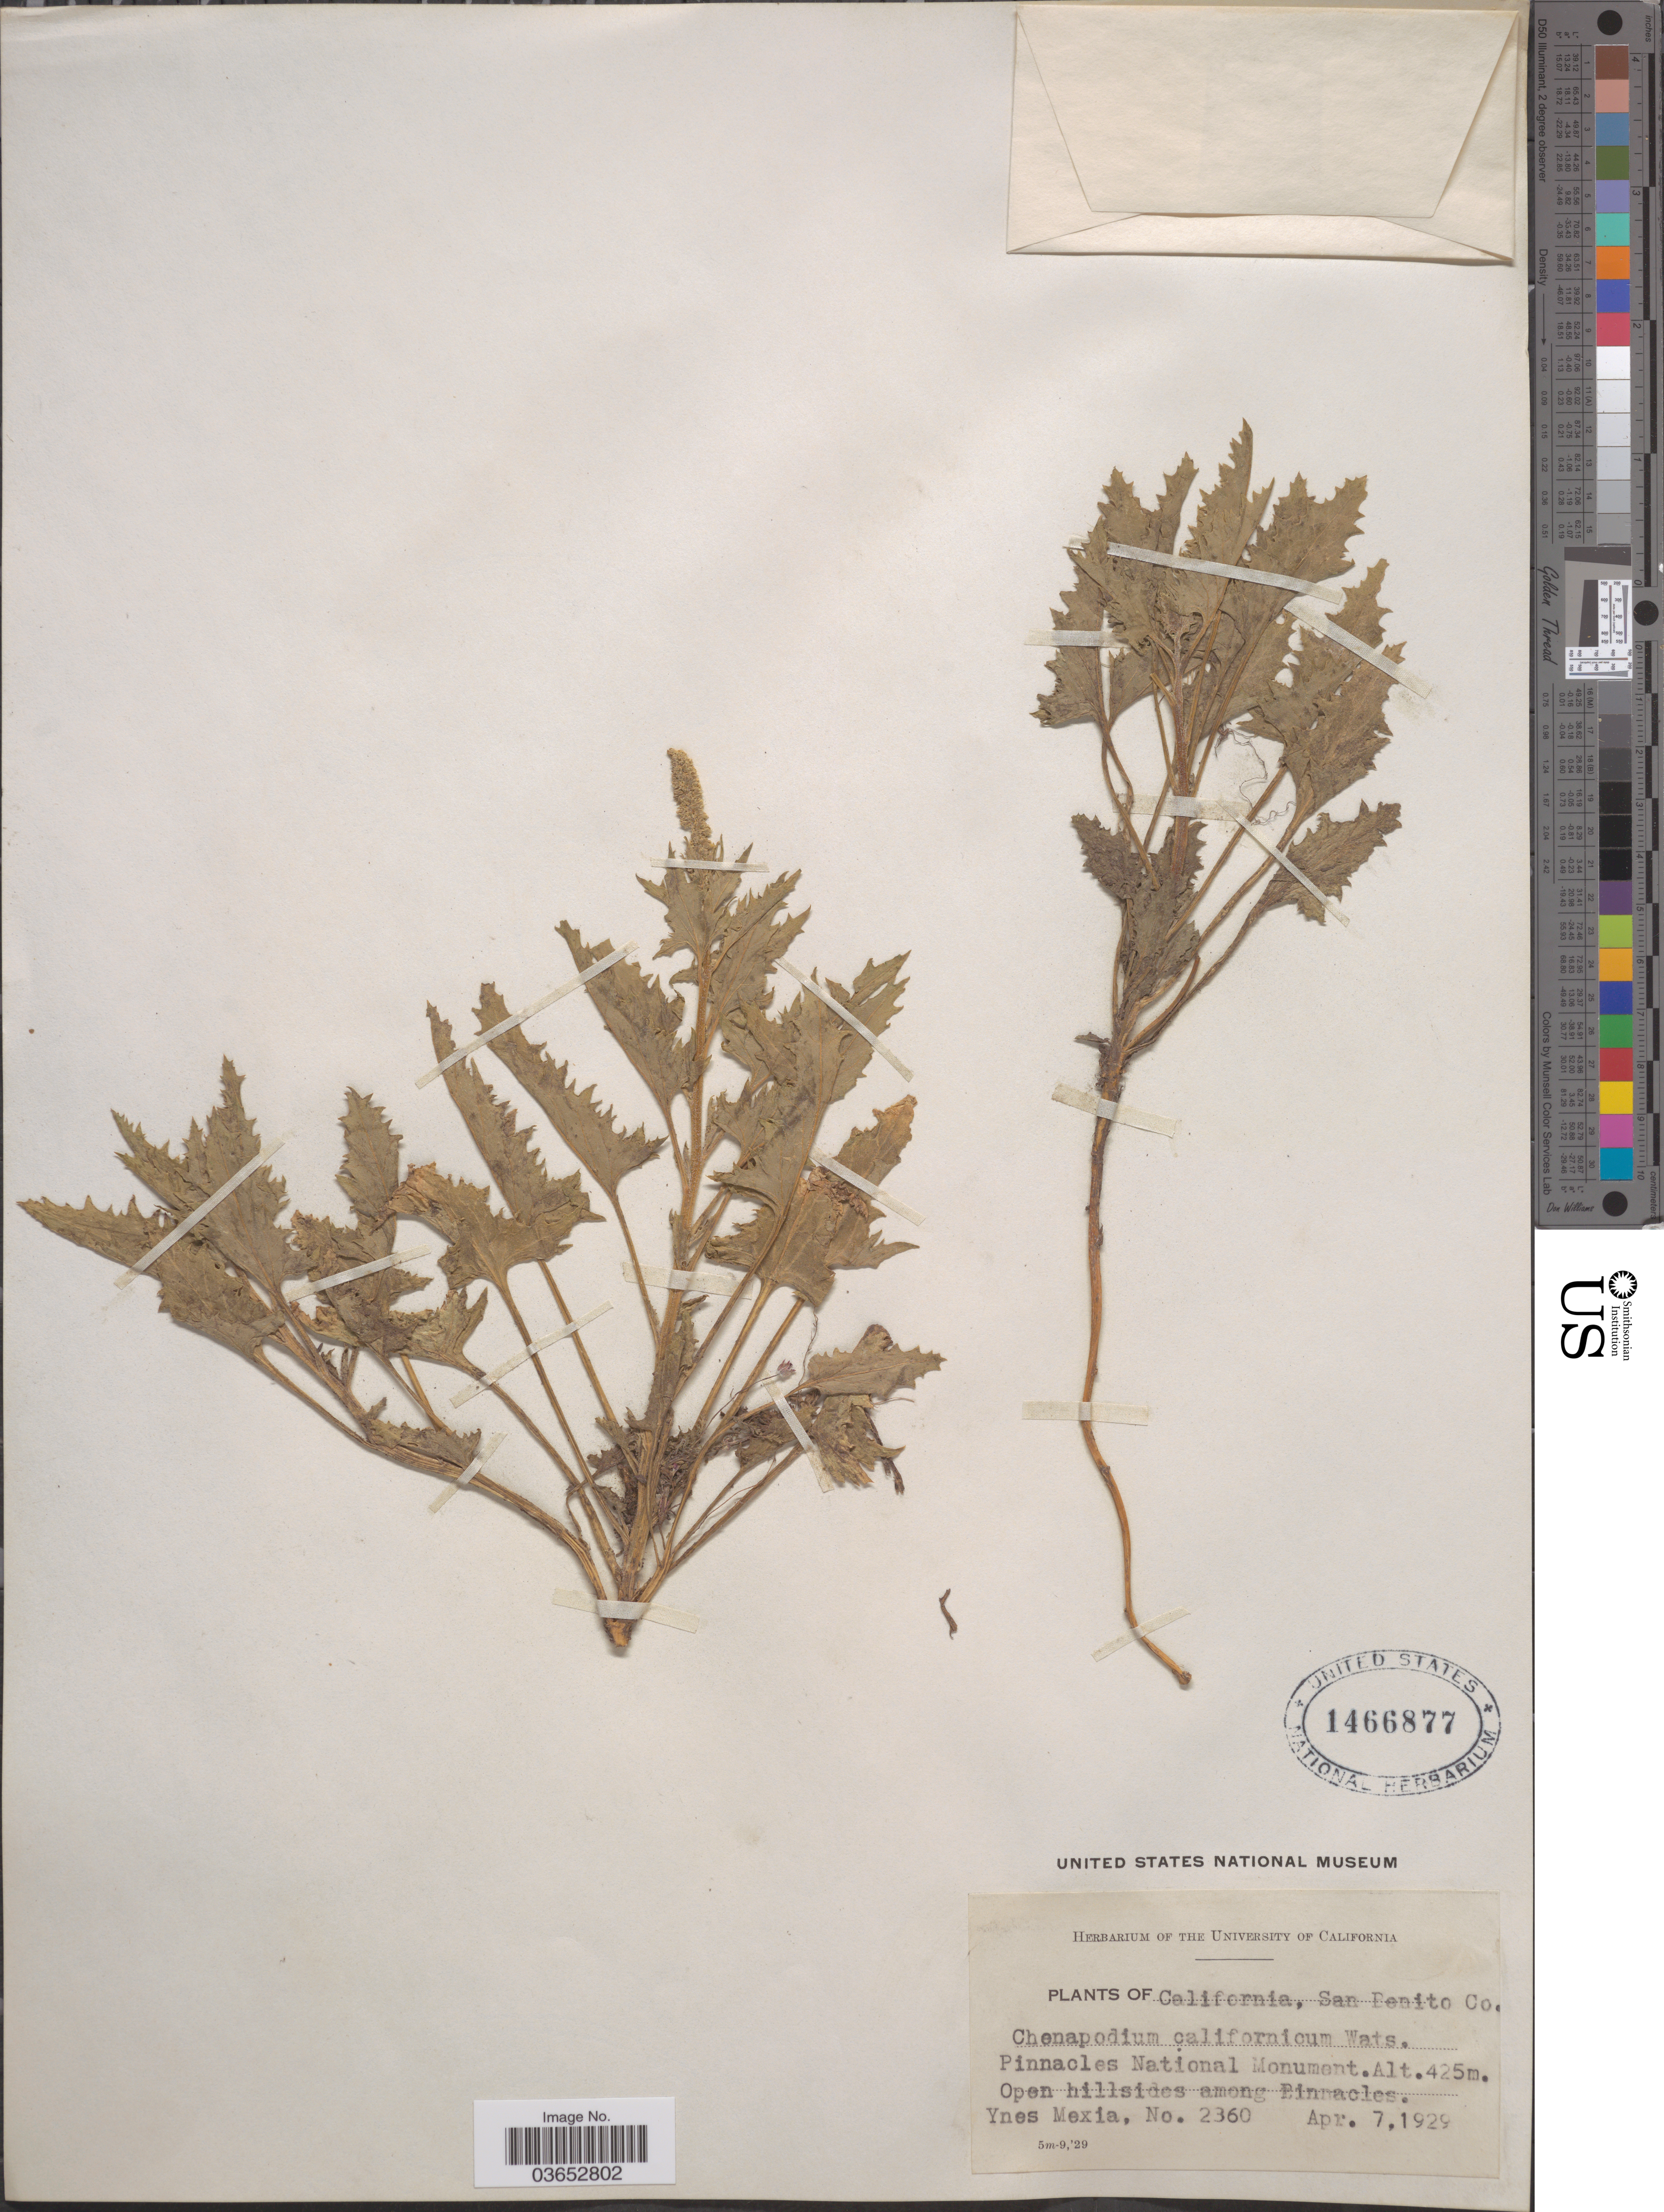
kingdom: Plantae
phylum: Tracheophyta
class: Magnoliopsida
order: Caryophyllales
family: Amaranthaceae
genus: Chenopodium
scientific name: Chenopodium californicum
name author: S. Watson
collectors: Y. Mexia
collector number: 2360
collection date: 1929-04-07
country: United States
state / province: California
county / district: San Benito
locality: San Benito Co. Pinnacles National Monument. Open hillsides among Pinnacles.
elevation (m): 425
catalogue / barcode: US 1466877